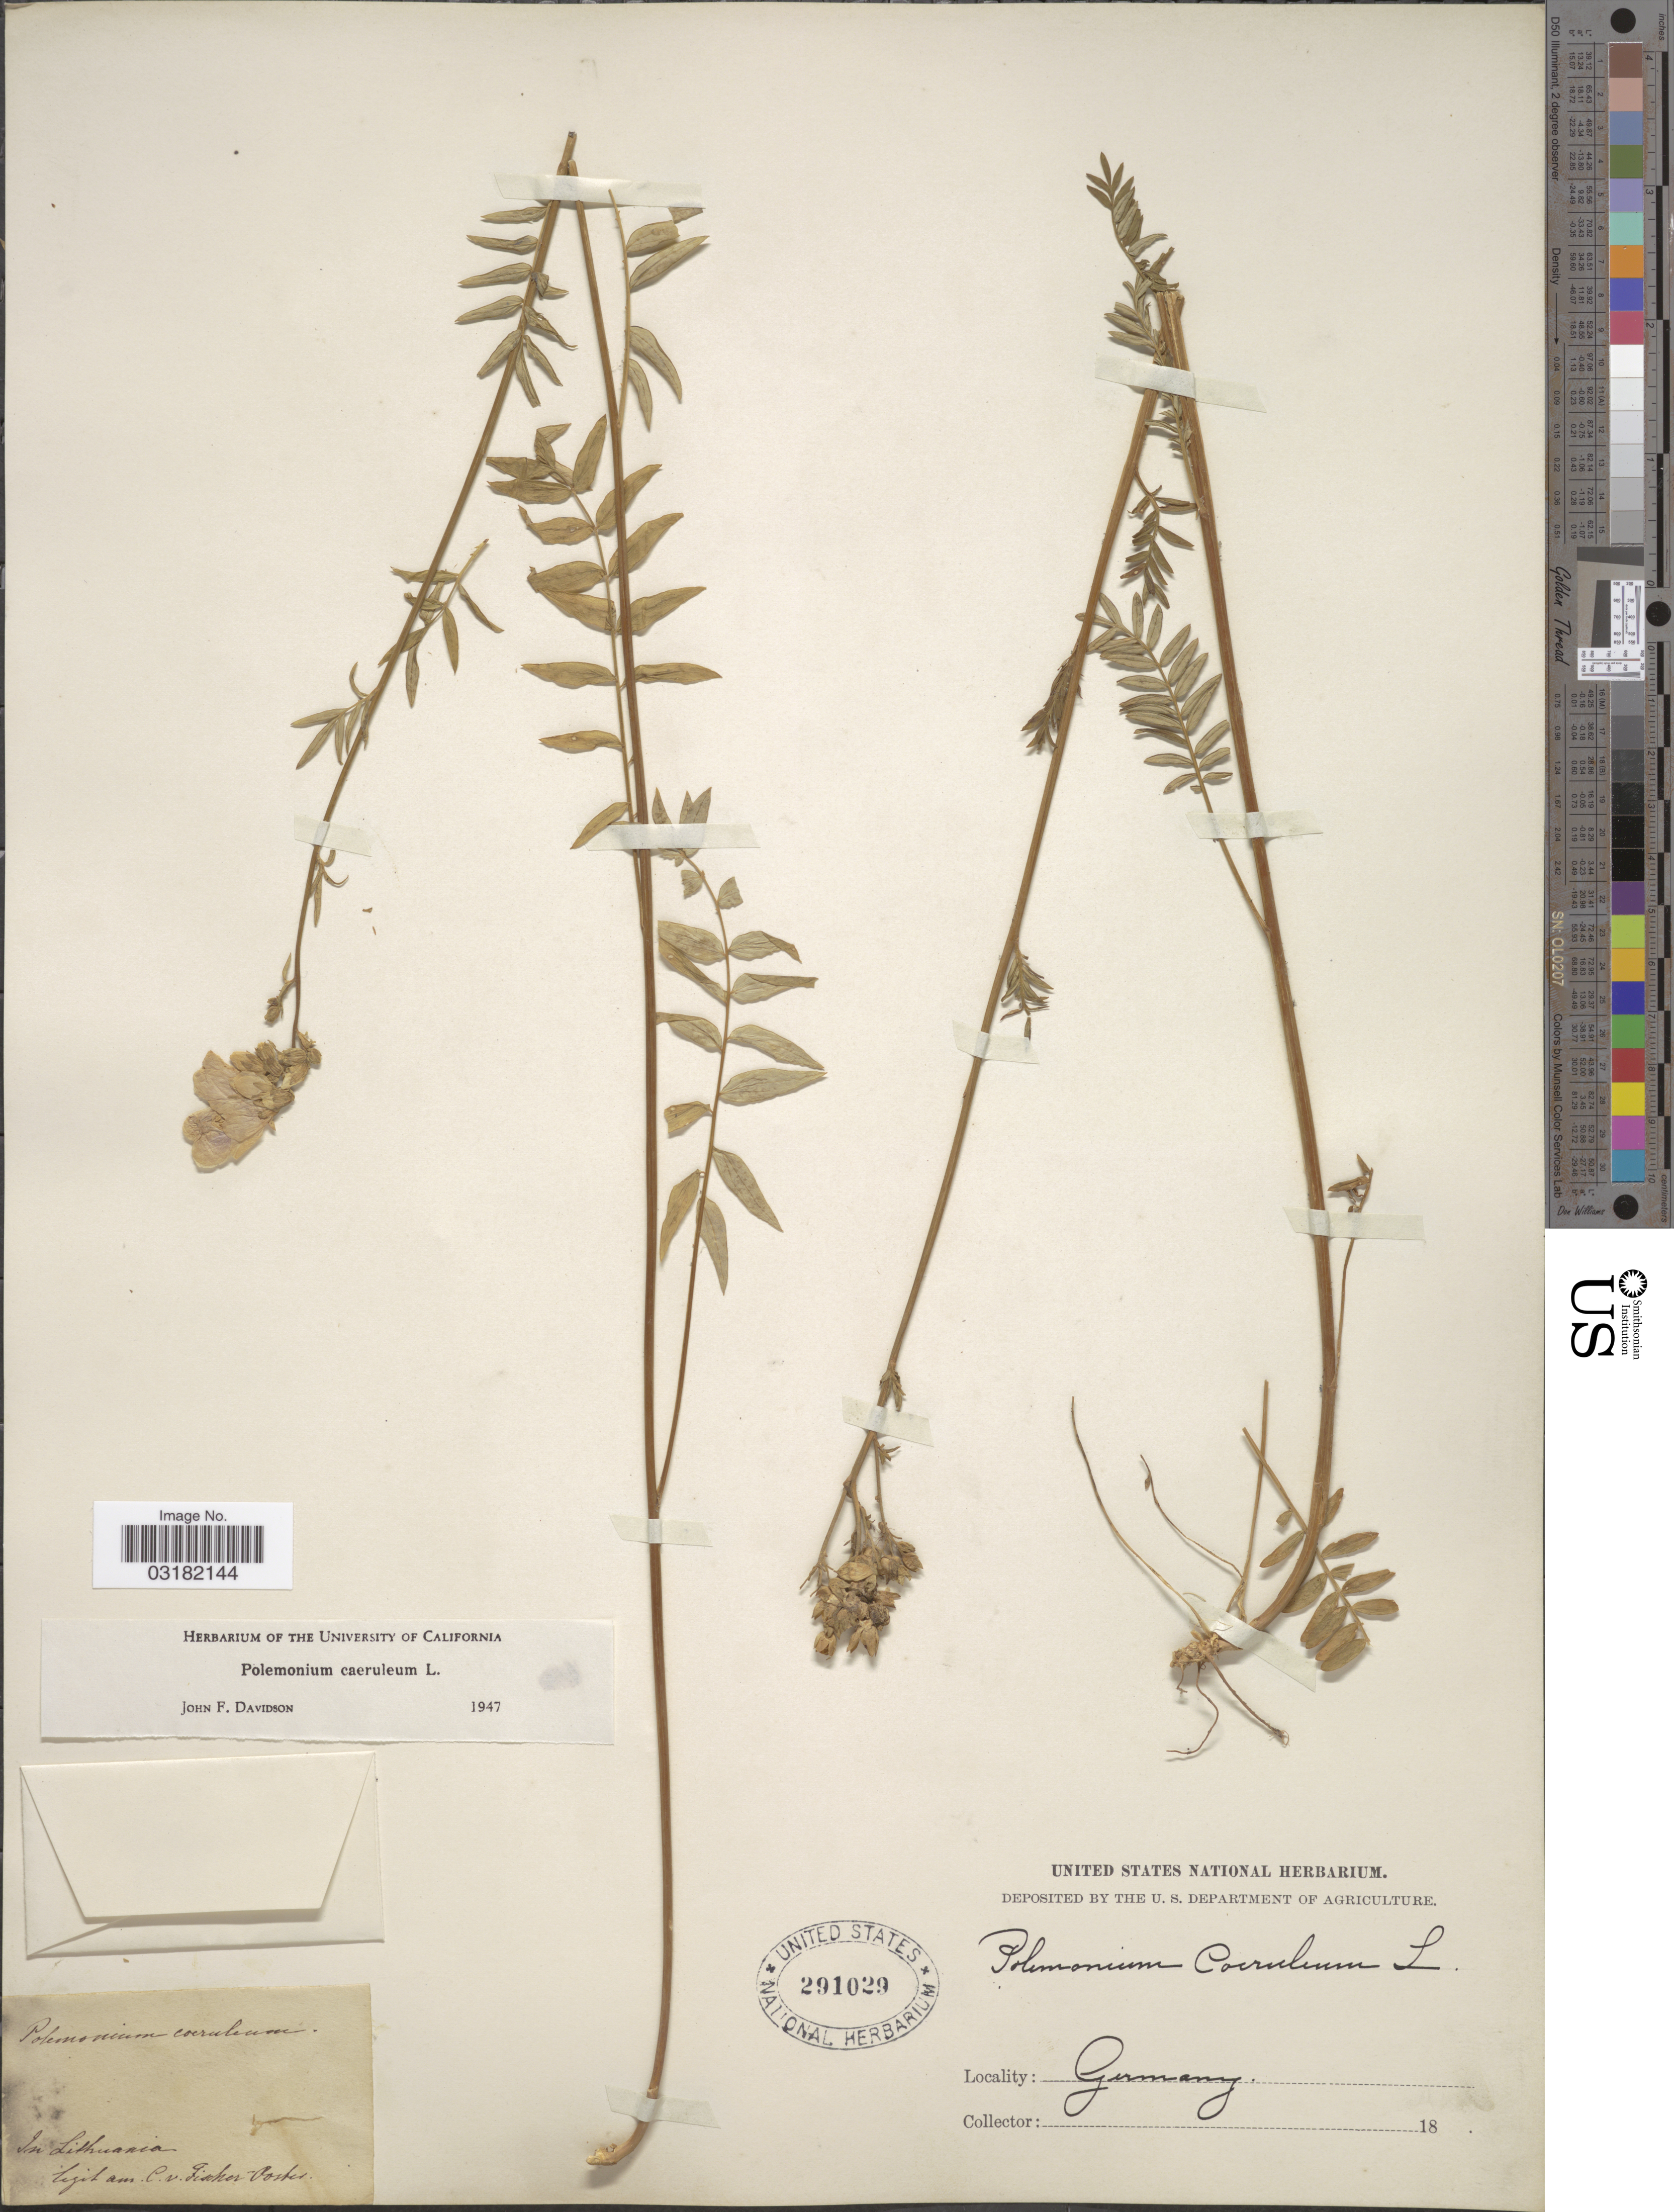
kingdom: Plantae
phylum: Tracheophyta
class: Magnoliopsida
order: Ericales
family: Polemoniaceae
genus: Polemonium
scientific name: Polemonium coeruleum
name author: L.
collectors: C. v. Fischer-Ooster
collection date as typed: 18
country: Germany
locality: In Lithuania.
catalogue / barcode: US 291029